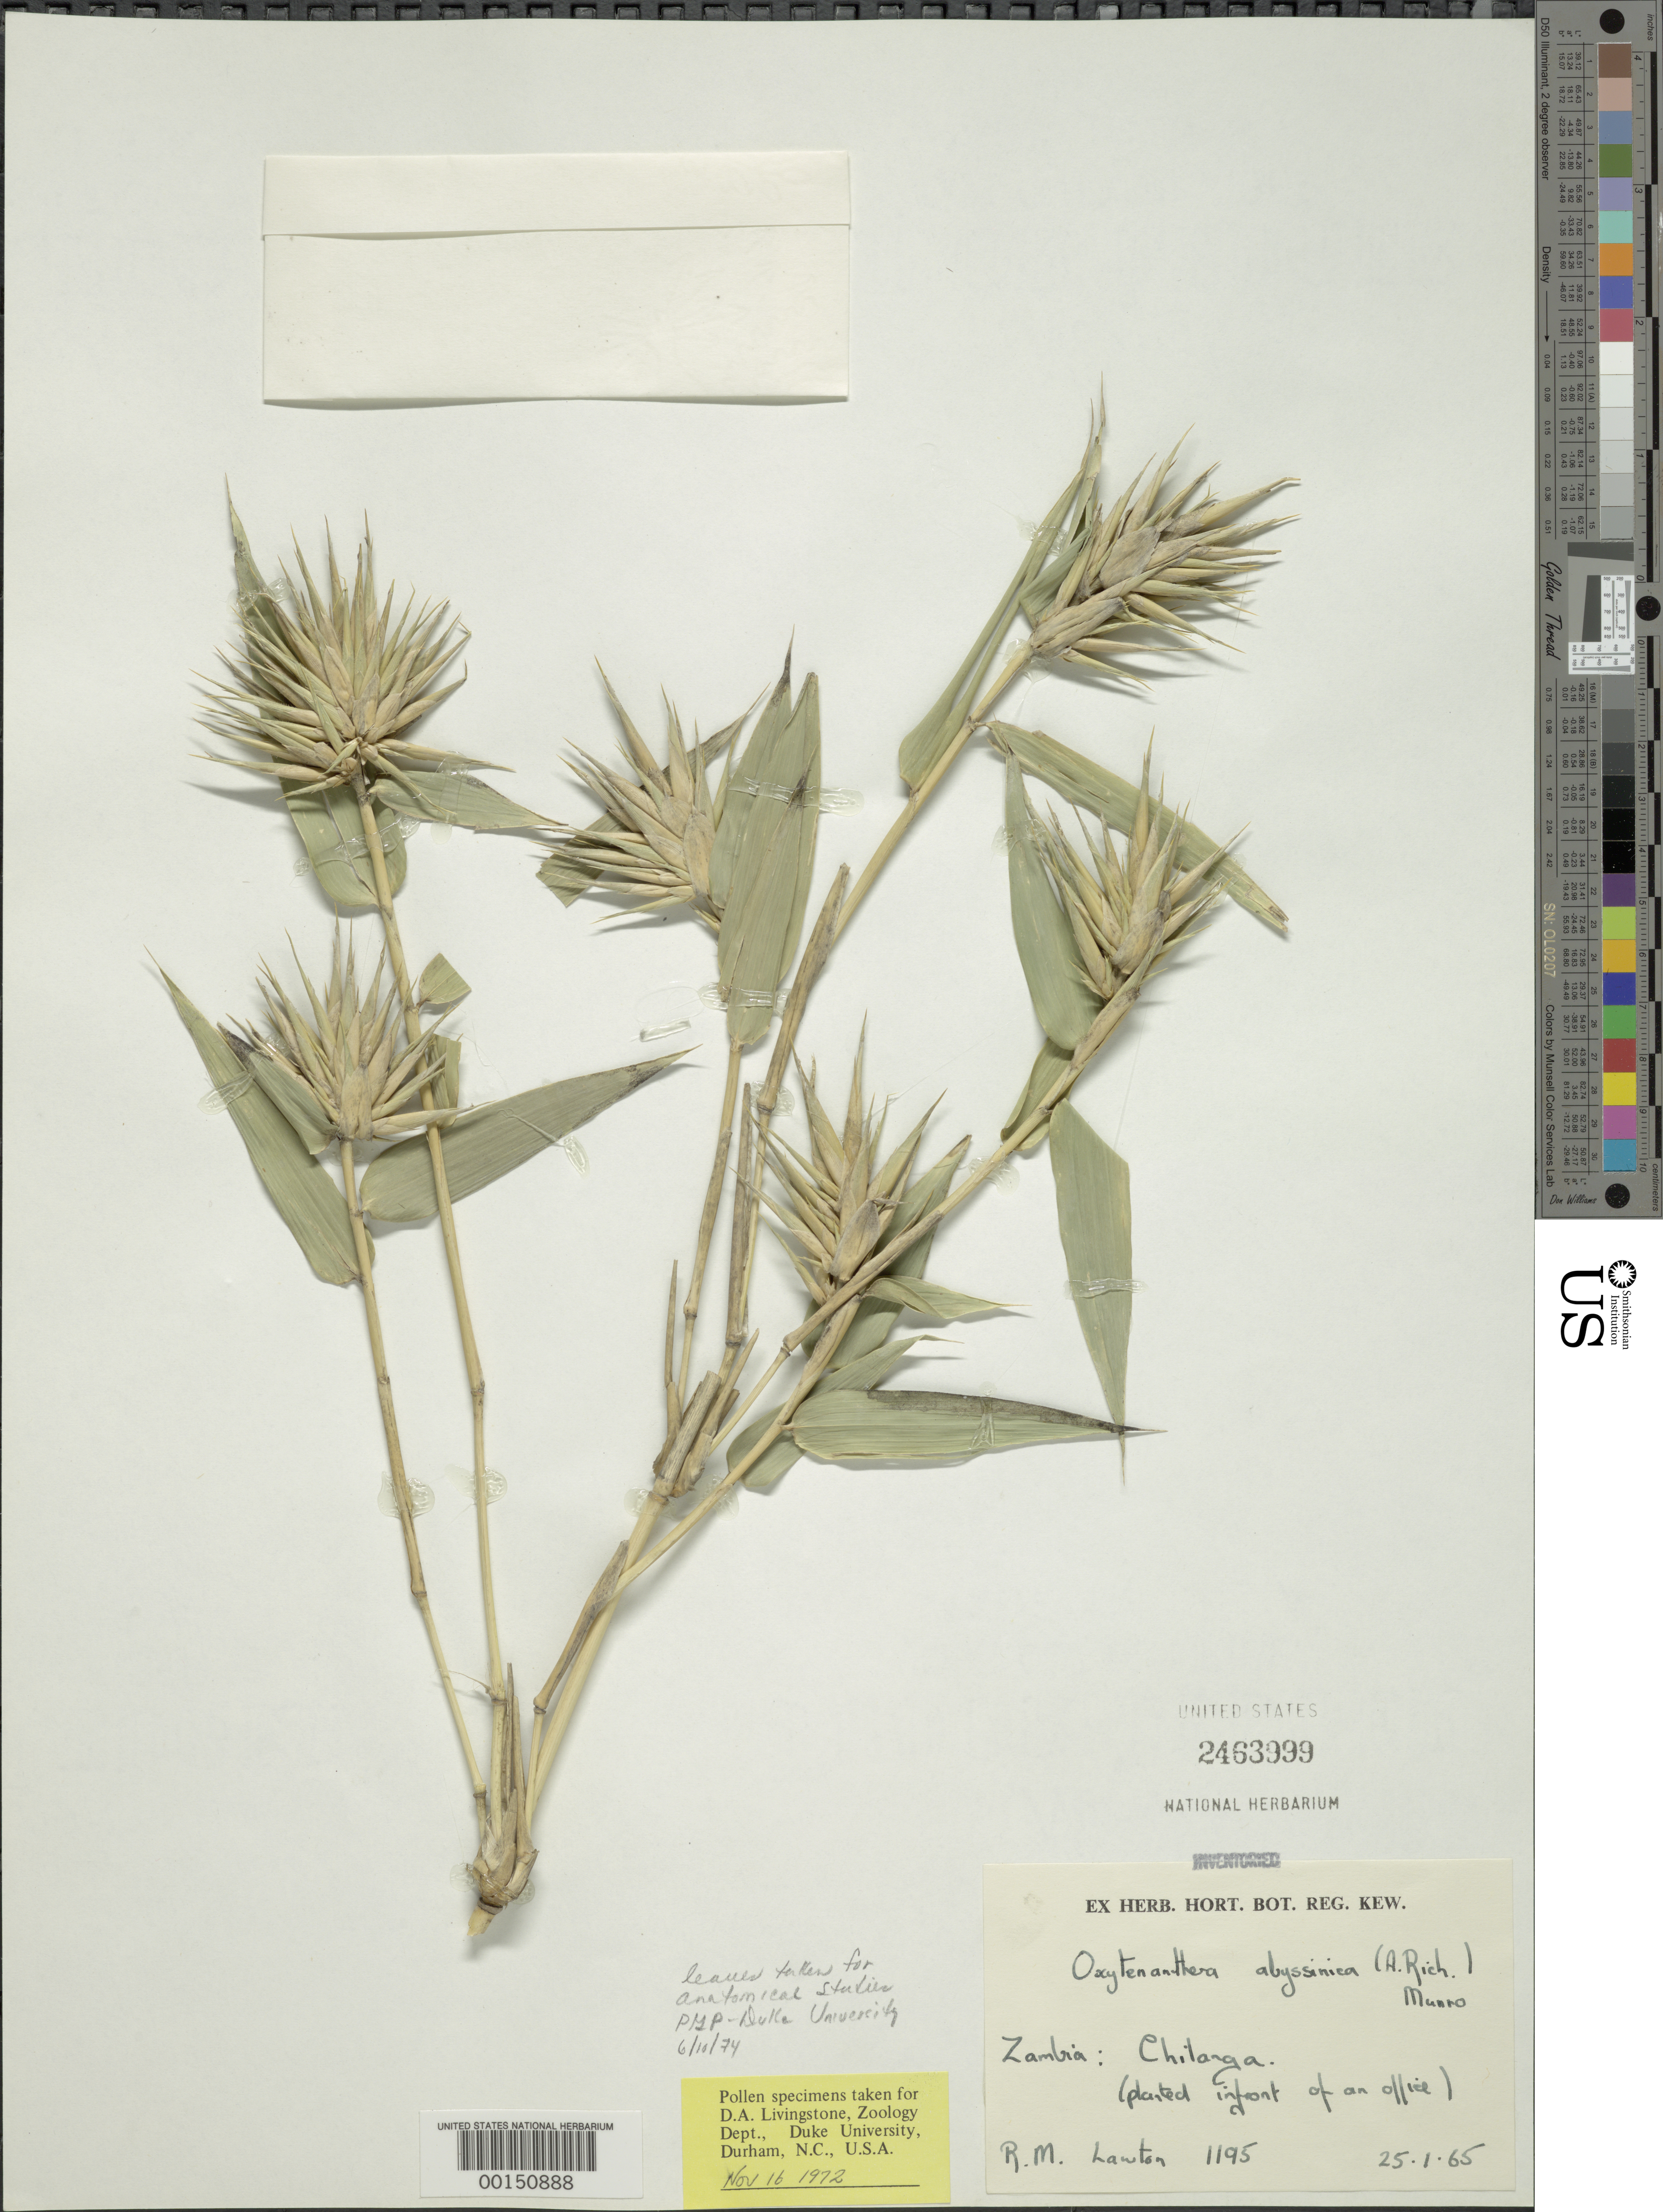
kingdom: Plantae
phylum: Tracheophyta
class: Liliopsida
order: Poales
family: Poaceae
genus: Oxytenanthera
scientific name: Oxytenanthera abyssinica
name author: (A. Rich.) Munro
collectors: R. Lawton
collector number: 1195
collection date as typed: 25 Jan 1965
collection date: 1965-01-25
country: Zambia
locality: Chilanga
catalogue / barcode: US 2463999